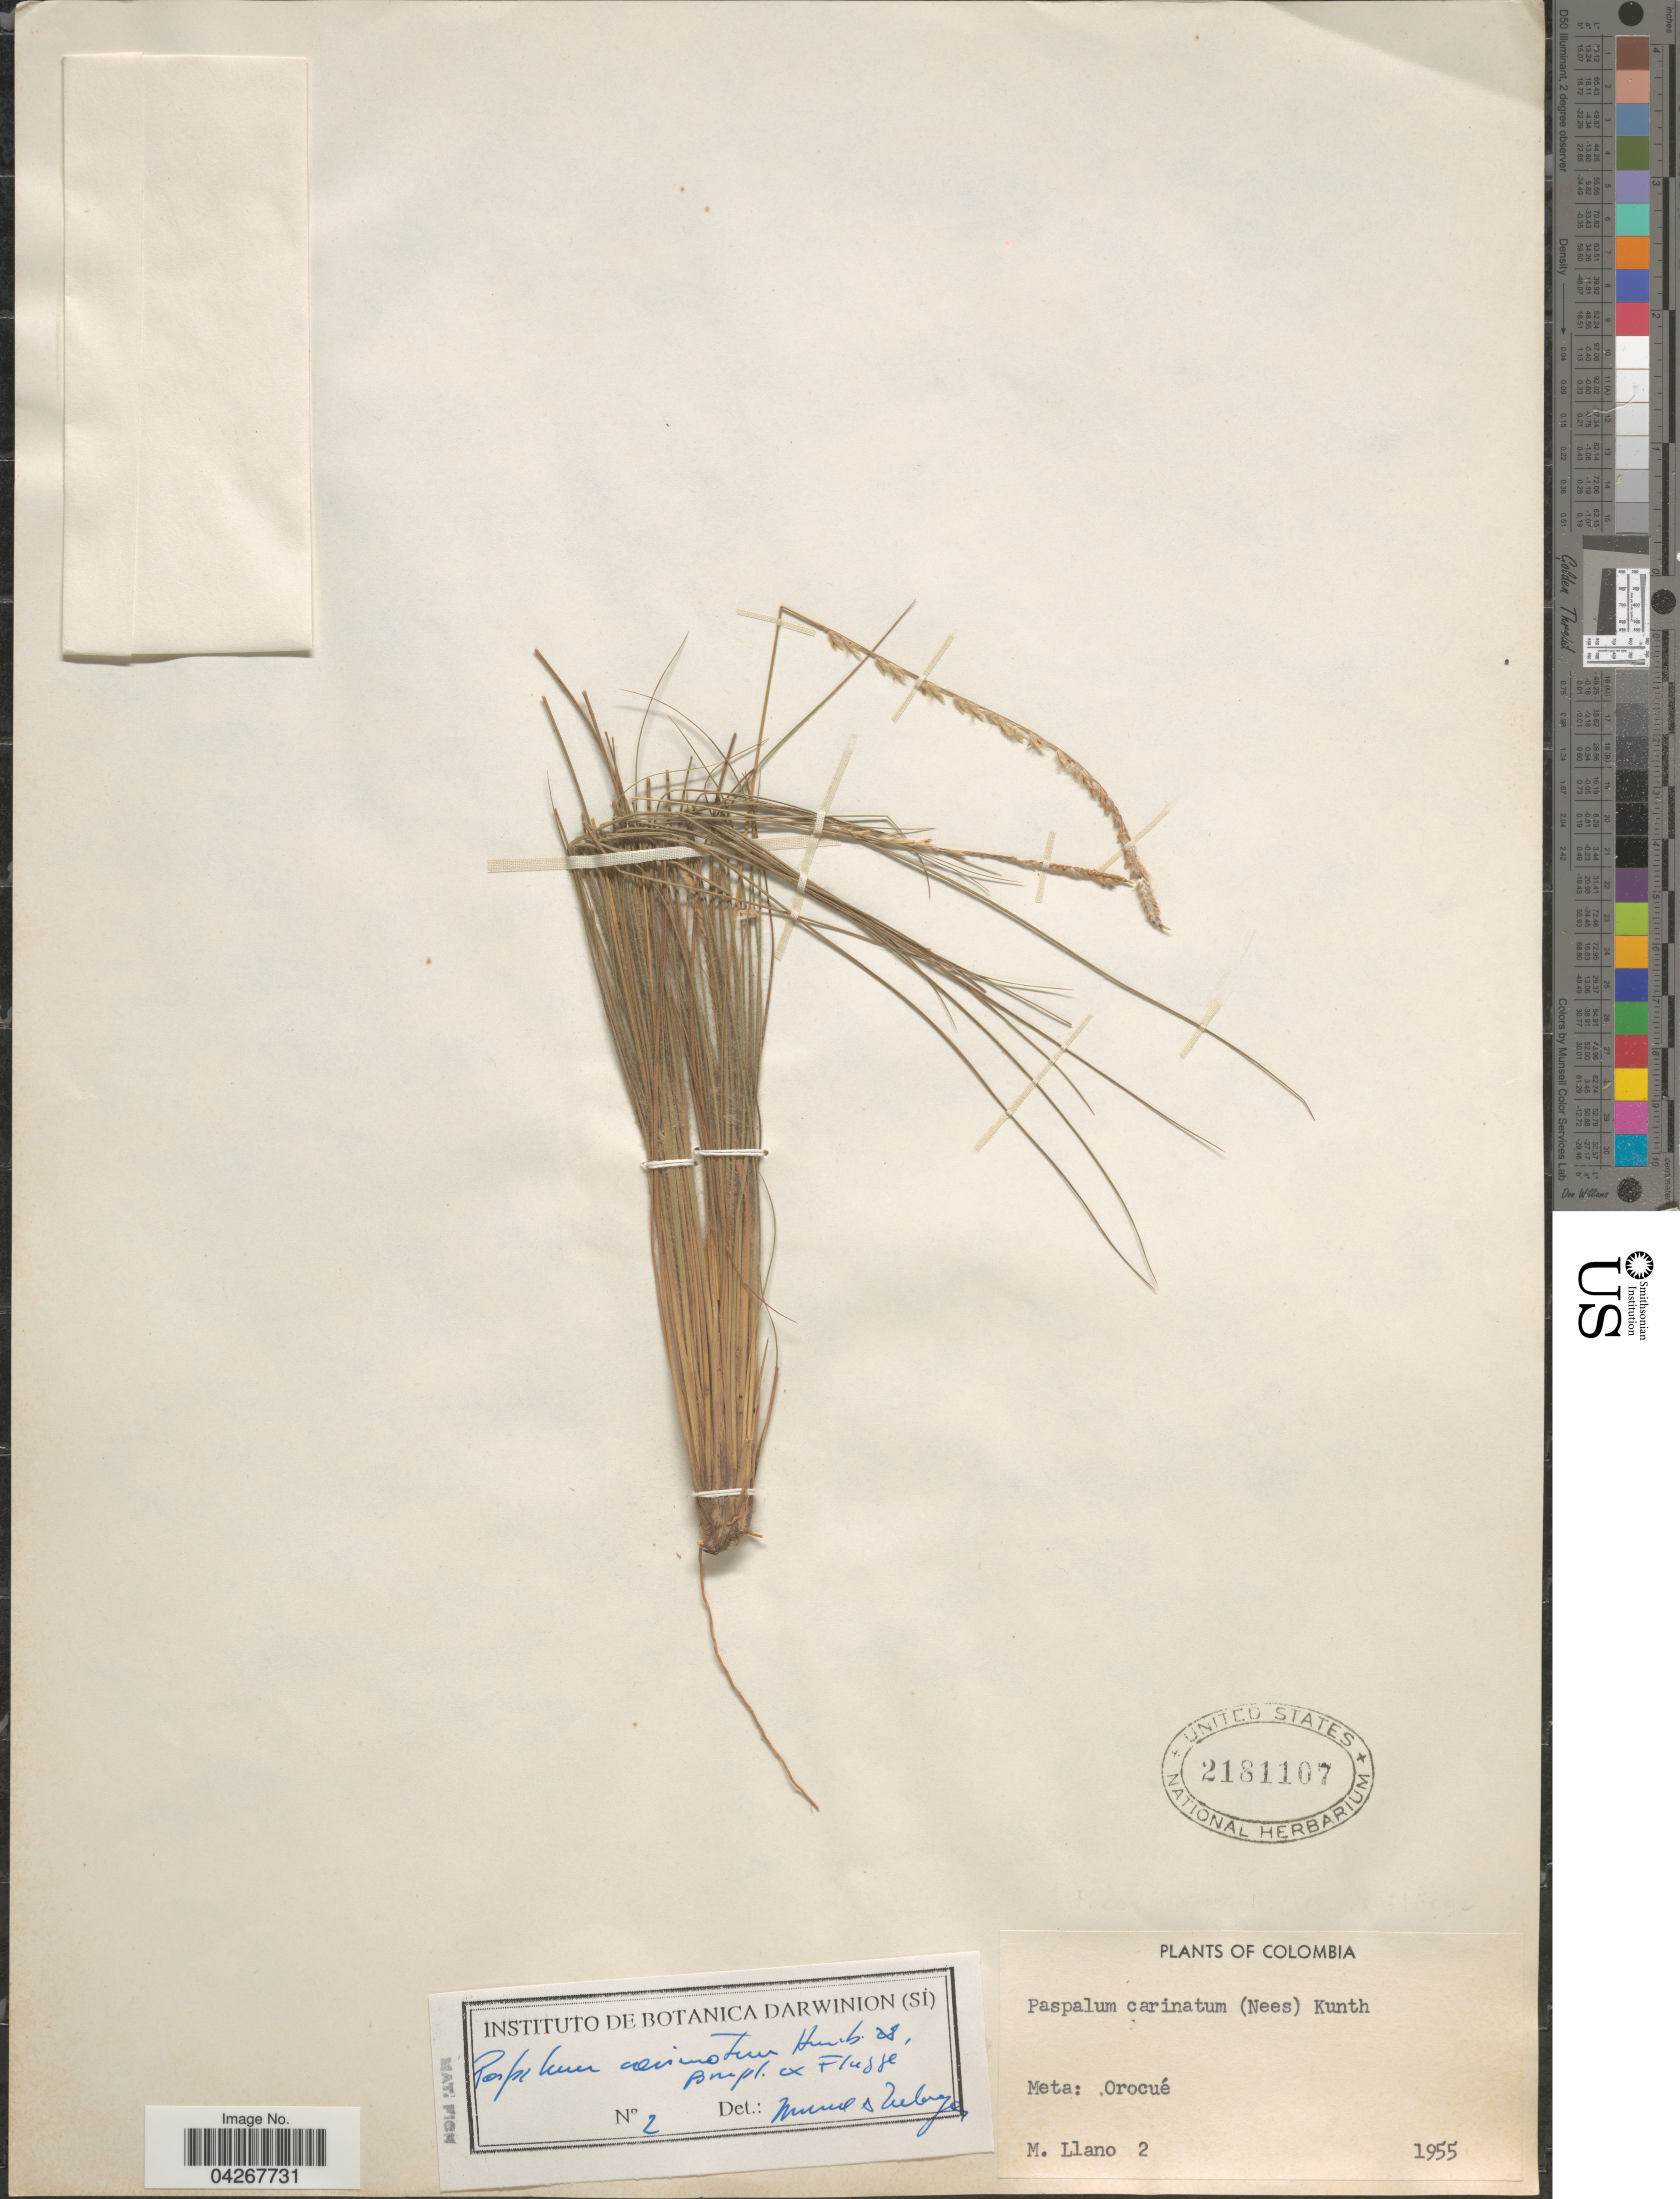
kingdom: Plantae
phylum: Tracheophyta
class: Liliopsida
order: Poales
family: Poaceae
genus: Paspalum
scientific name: Paspalum carinatum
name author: Humb. & Bonpl. ex Flüggé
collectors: M. Llano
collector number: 2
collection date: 1955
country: Colombia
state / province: Meta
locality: Meta: Crocué.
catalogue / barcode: US 2181107